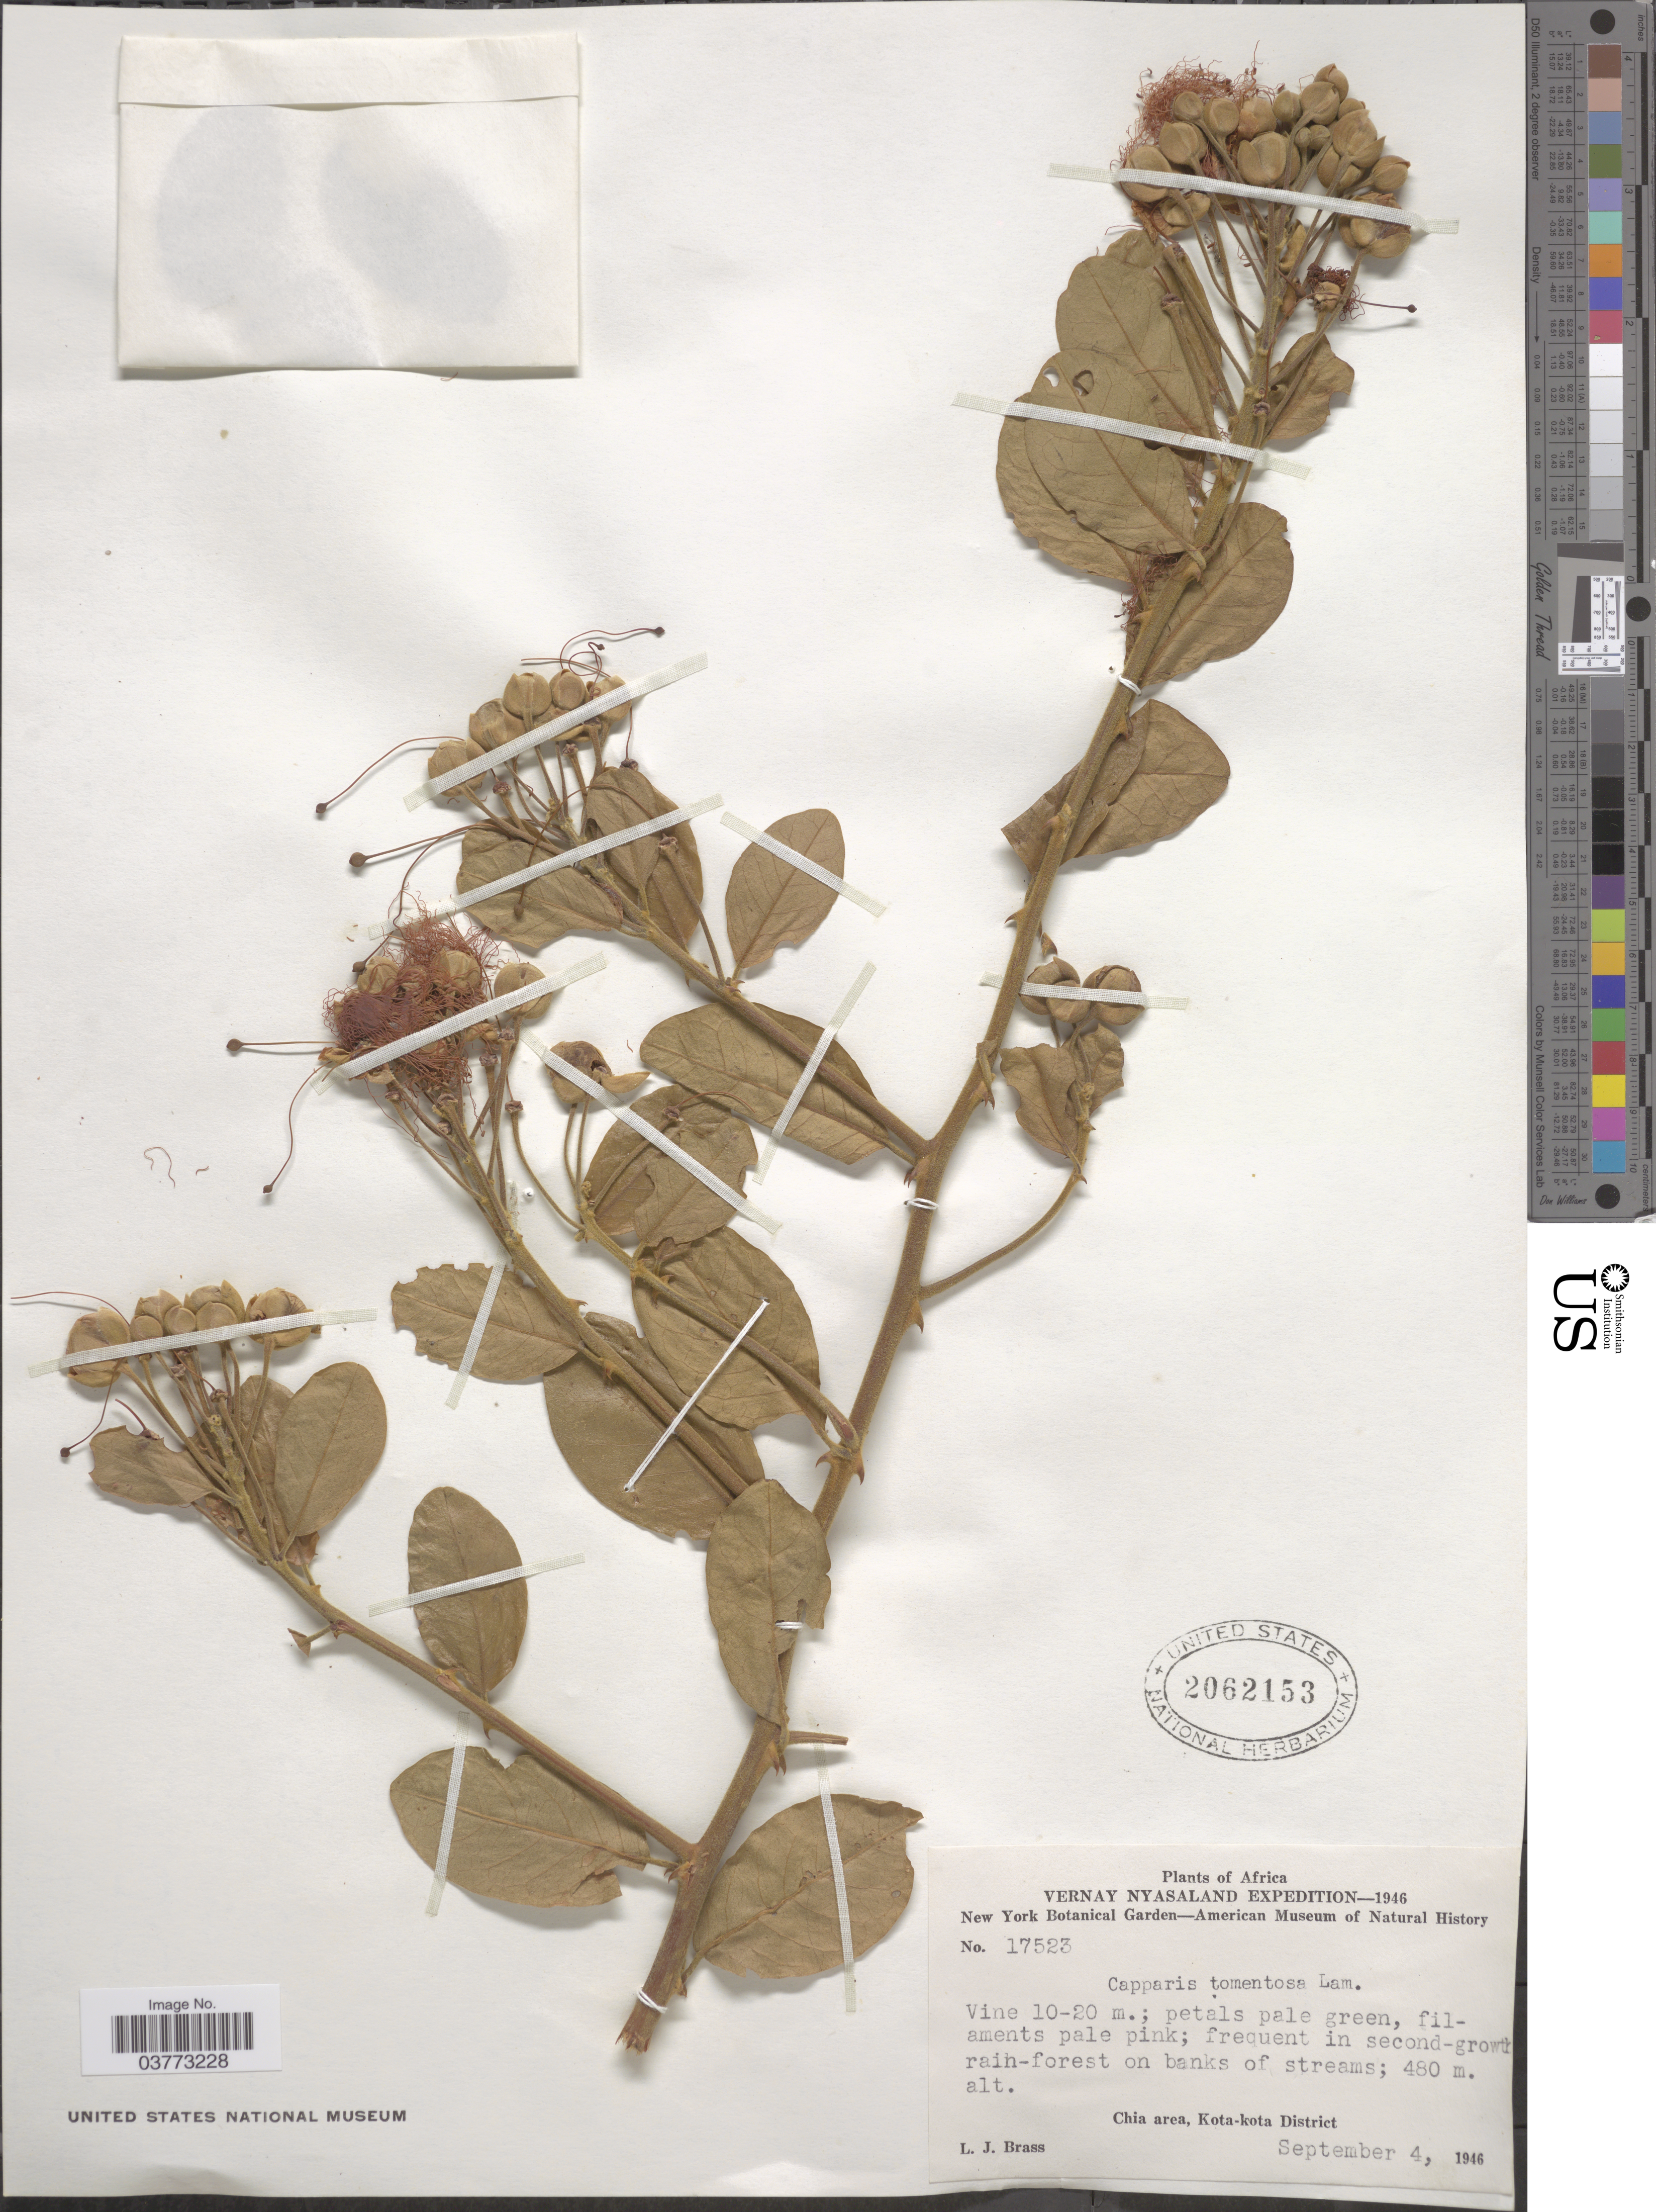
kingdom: Plantae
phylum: Tracheophyta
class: Magnoliopsida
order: Brassicales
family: Capparaceae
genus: Capparis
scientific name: Capparis tomentosa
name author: Lam.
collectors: L. J. Brass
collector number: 17523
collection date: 1946-09-04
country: Malawi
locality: Africa. Chia area, Kota-kota District.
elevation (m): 480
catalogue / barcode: US 2062153